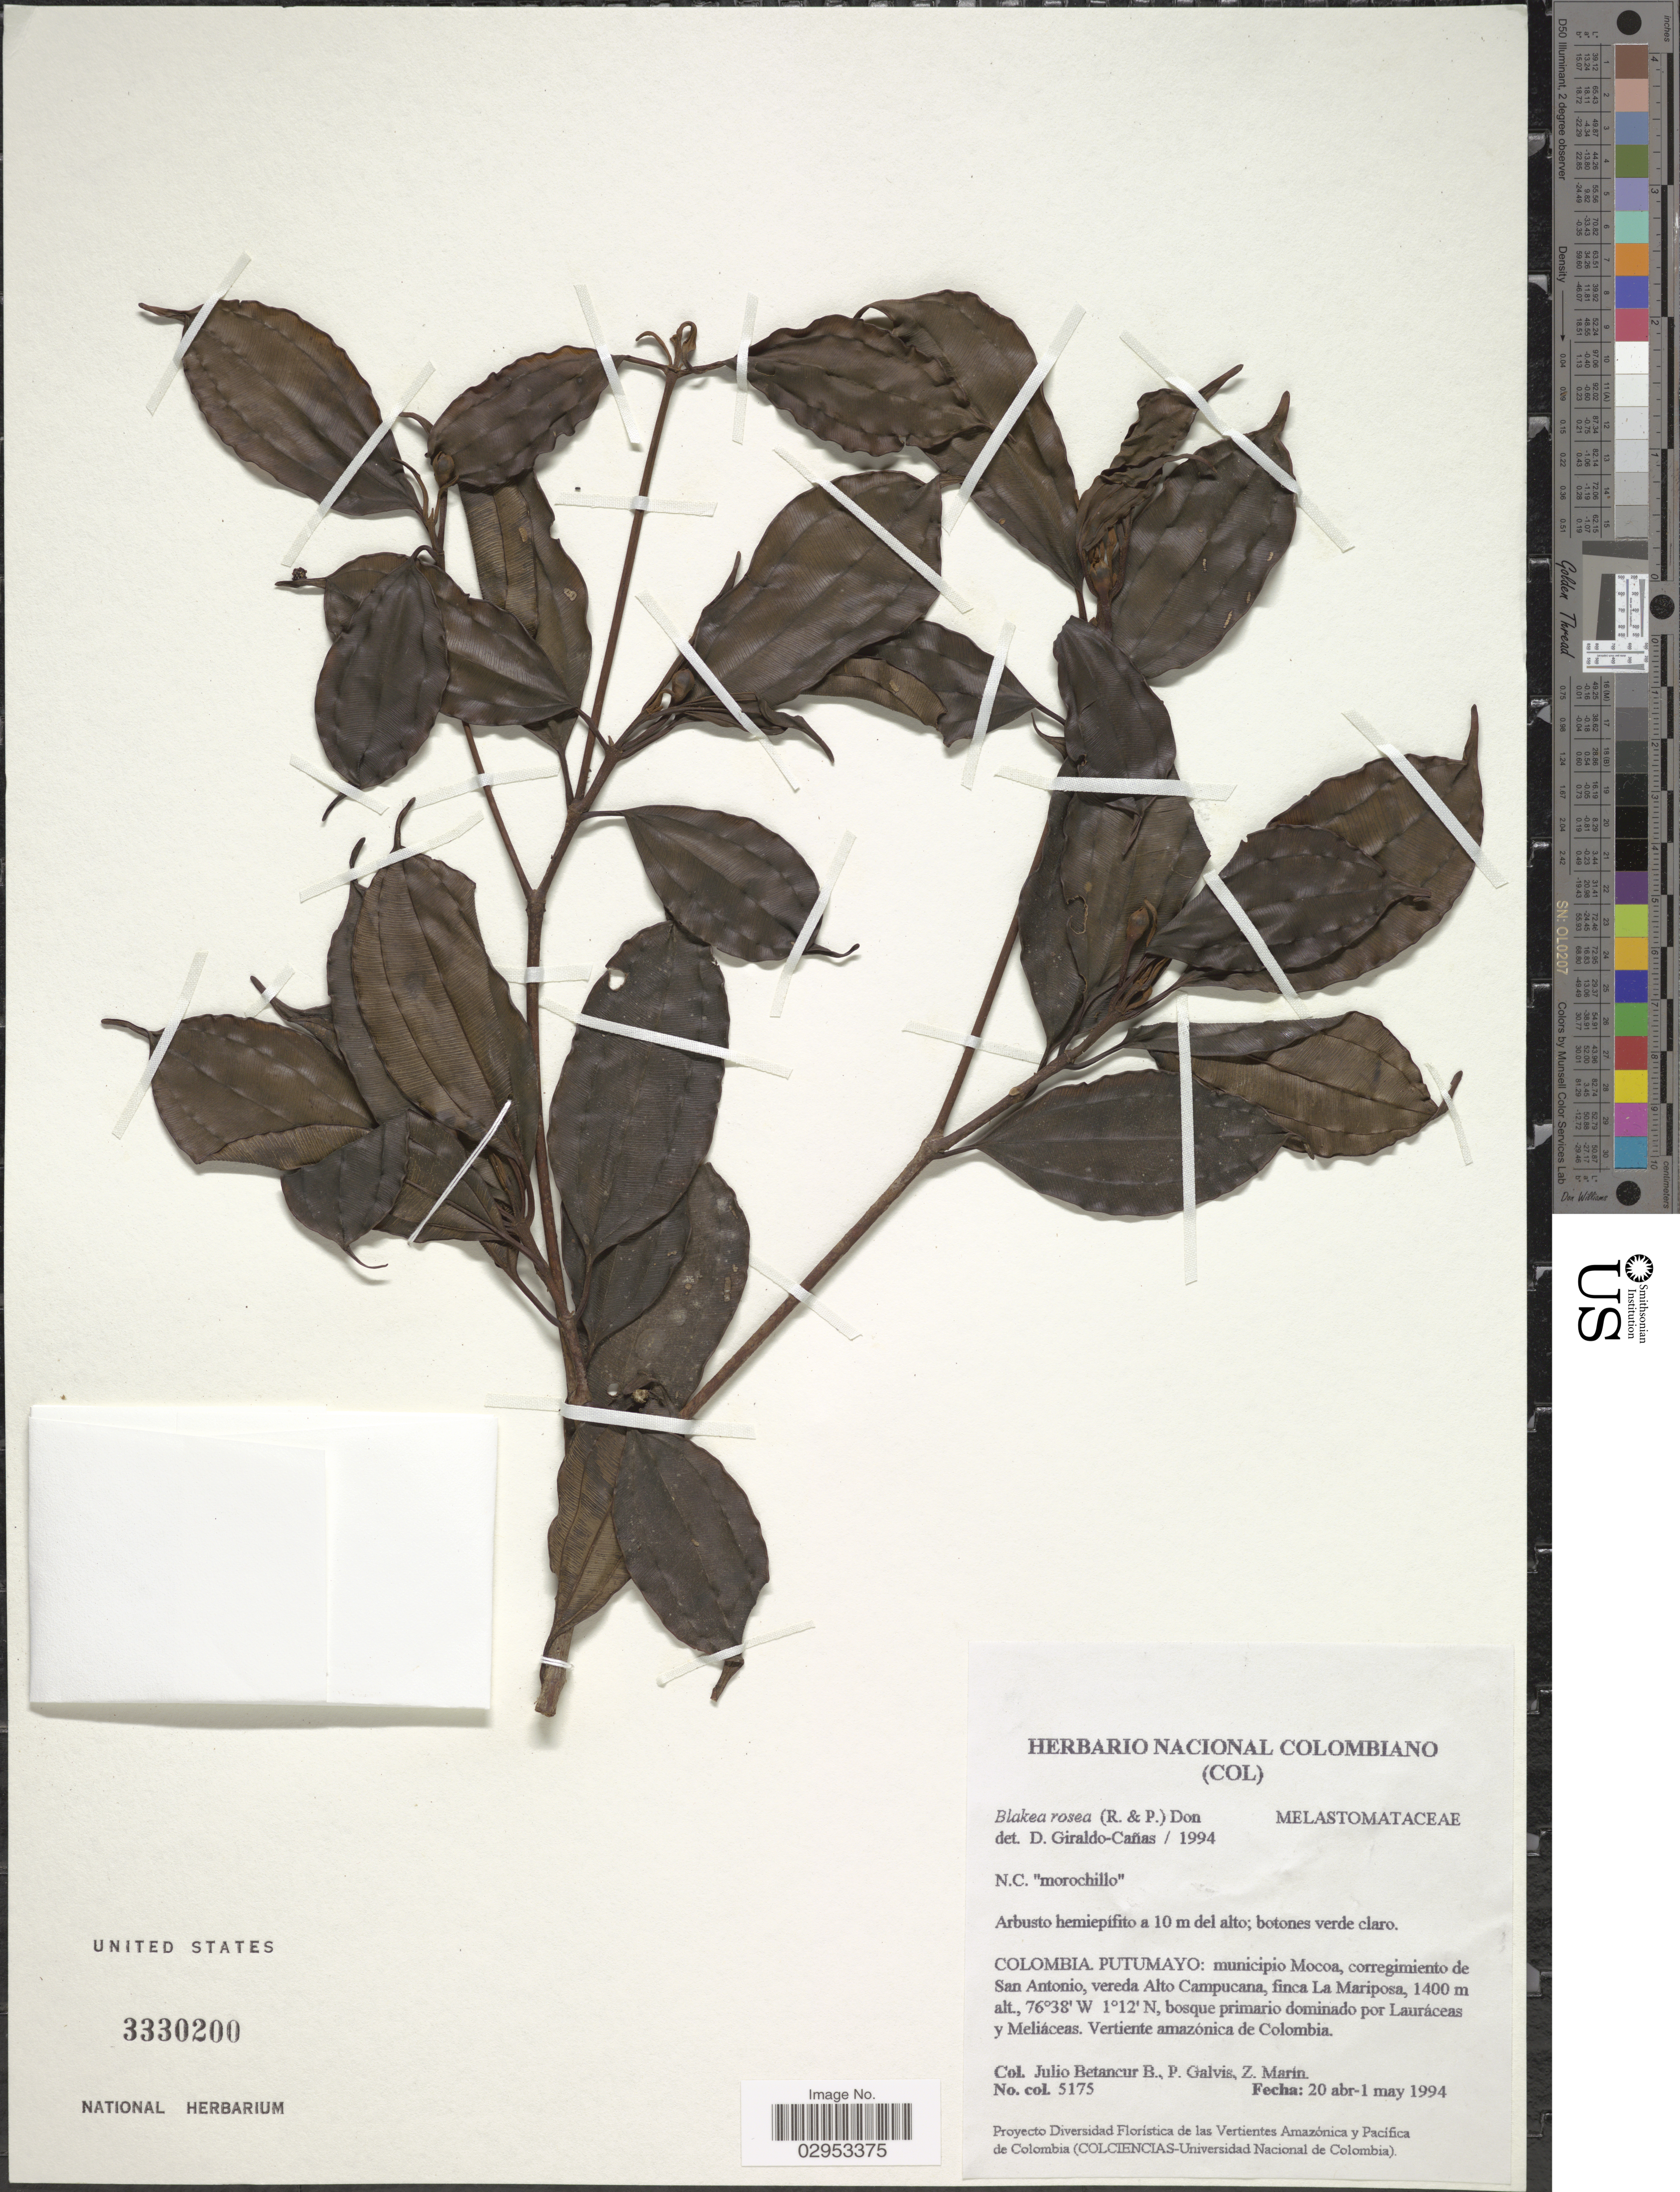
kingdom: Plantae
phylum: Tracheophyta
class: Magnoliopsida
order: Myrtales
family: Melastomataceae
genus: Blakea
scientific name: Blakea rosea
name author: D. Don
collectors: J. Betancur-B., P. Galvis & Z. Marin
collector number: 5175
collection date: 1994-04-20/1994-05-01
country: Colombia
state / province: Putumayo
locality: Municipio Mocoa, corregimiento de San Antonio, vereda Alto Campucana, finca La Mariposa. Vertiente amazónica de Colombia.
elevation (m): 1400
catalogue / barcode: US 3330200